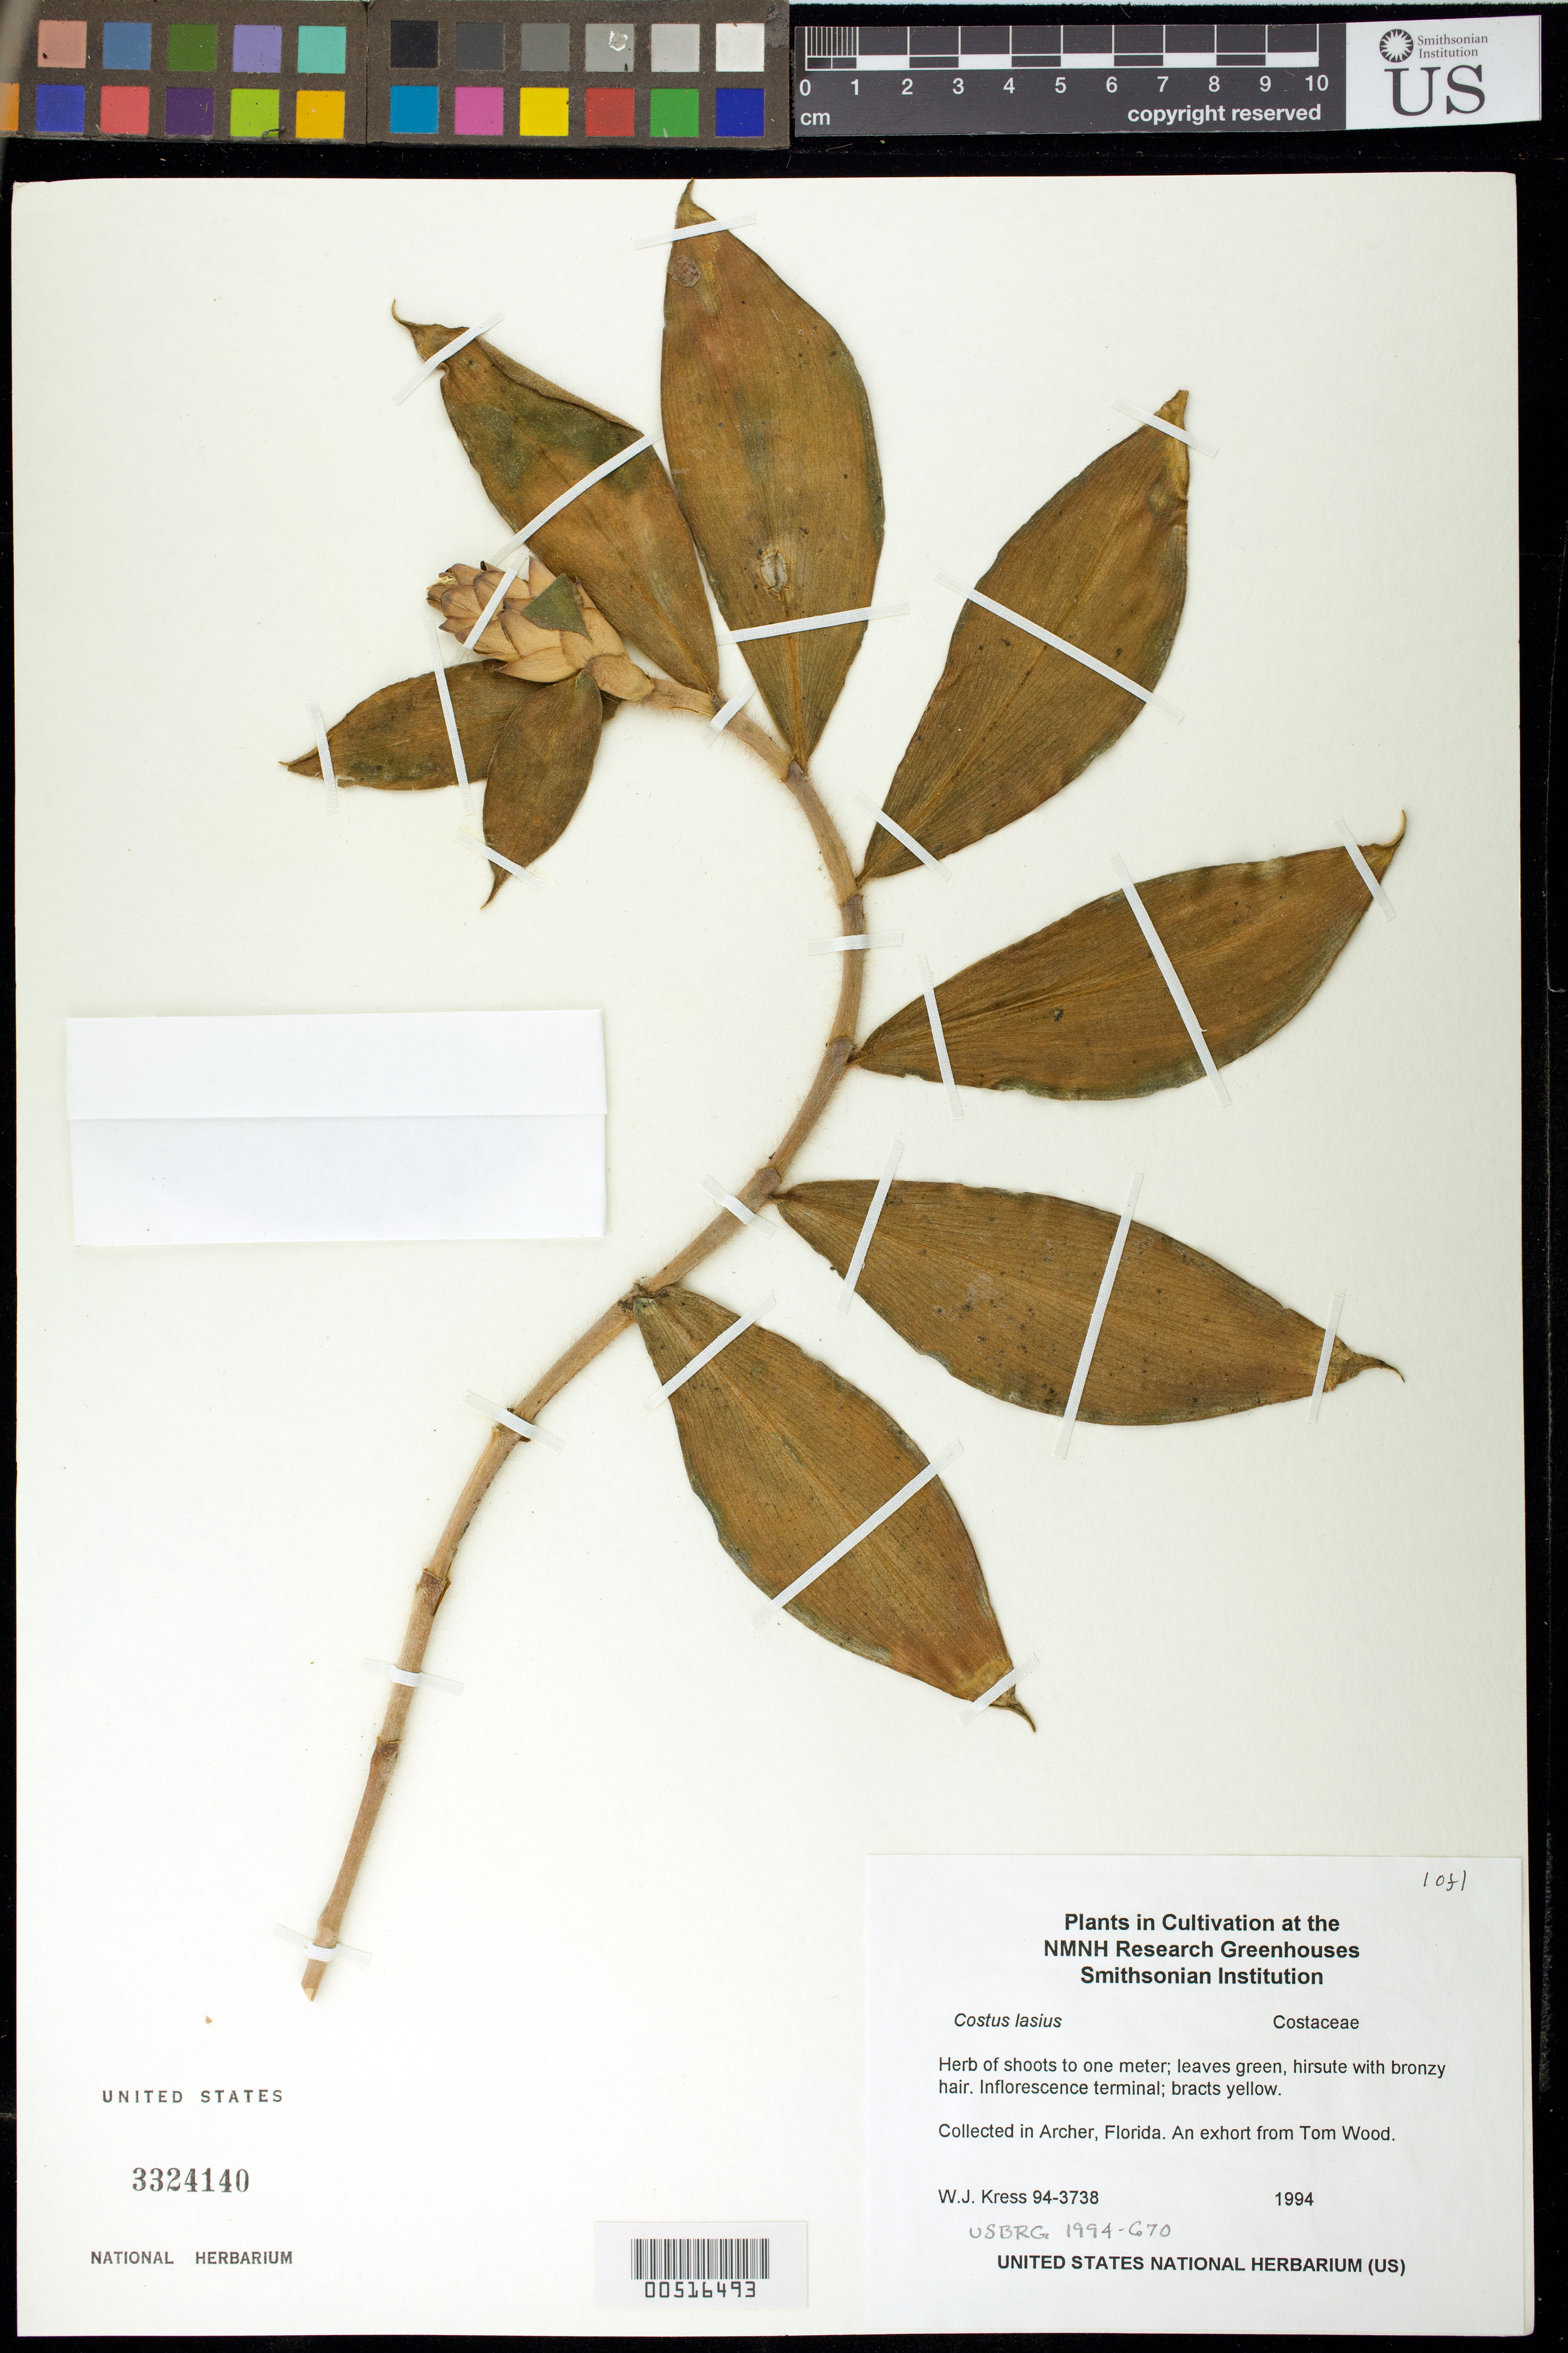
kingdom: Plantae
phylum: Tracheophyta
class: Liliopsida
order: Zingiberales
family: Costaceae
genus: Costus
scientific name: Costus lasius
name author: Loes.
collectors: W. J. Kress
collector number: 94-3738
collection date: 1994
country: United States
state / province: Florida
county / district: Alachua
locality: Archer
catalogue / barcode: US 3324140